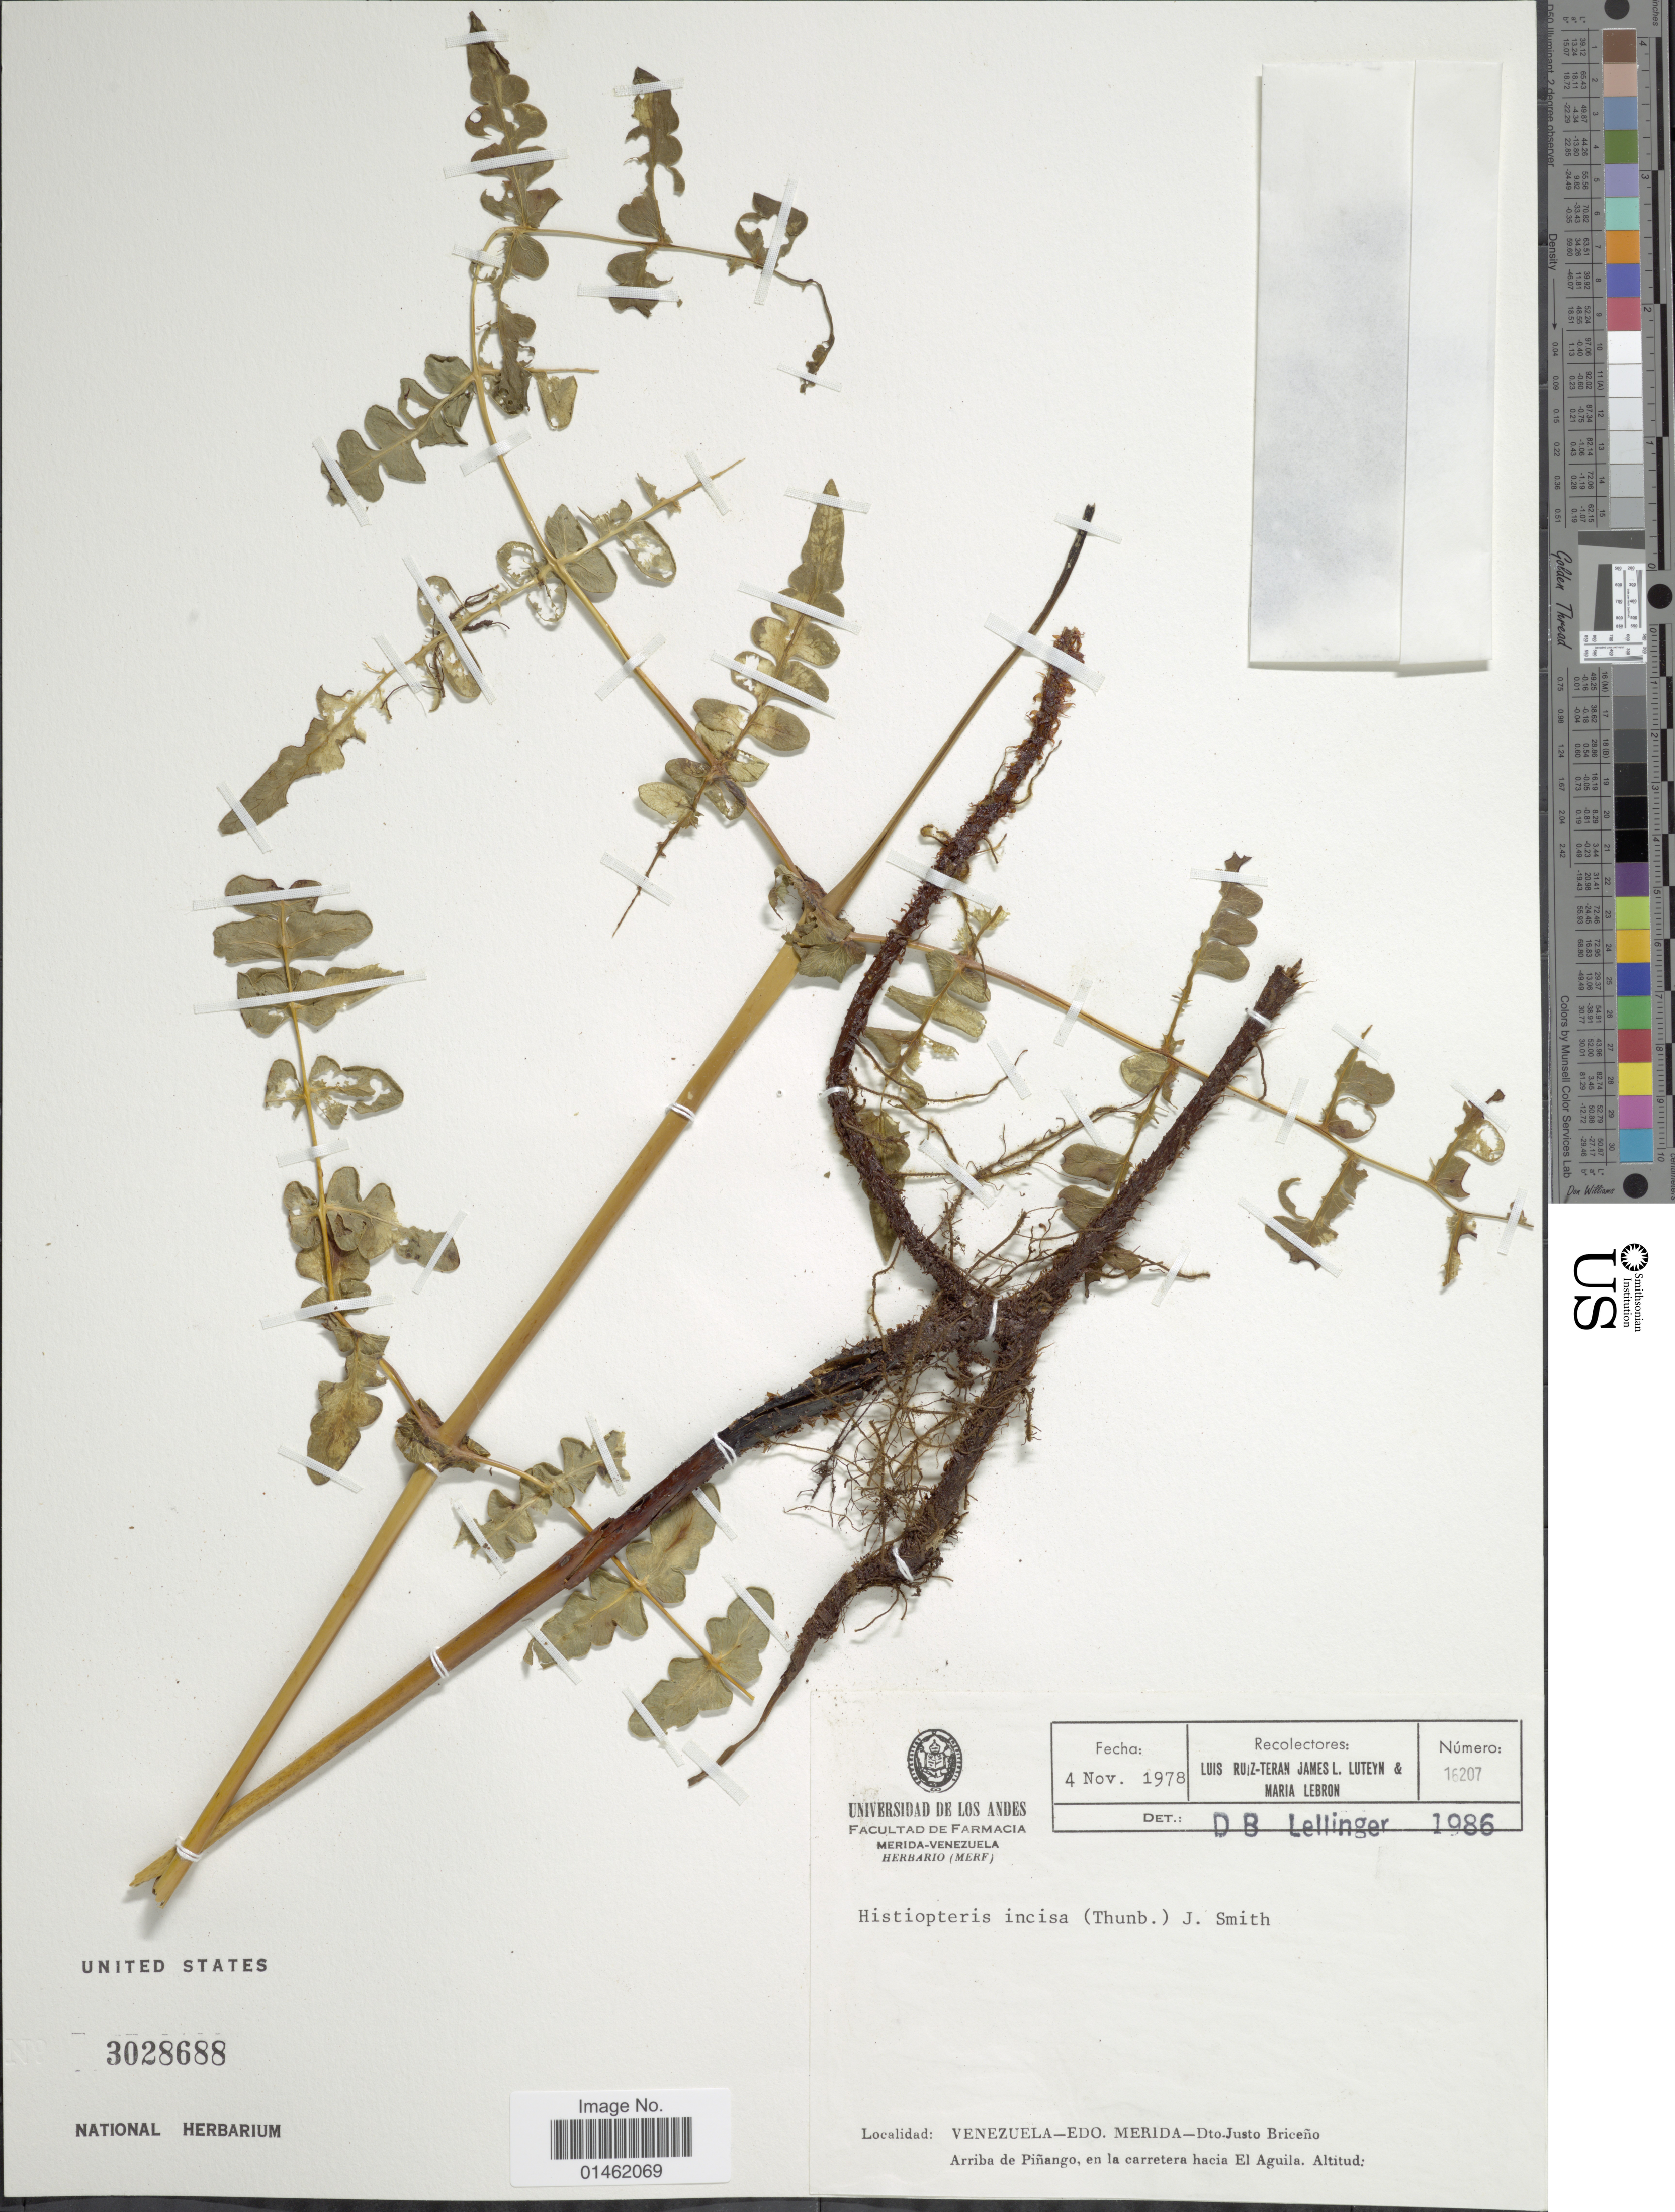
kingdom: Plantae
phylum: Tracheophyta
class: Polypodiopsida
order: Polypodiales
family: Dennstaedtiaceae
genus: Histiopteris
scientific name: Histiopteris incisa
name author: (Thunb.) J. Sm.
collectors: L. E. Ruíz-Terán, J. L. Luteyn & M. Lebron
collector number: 16207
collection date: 1978-11-04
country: Venezuela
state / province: Mérida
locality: Venezuela-Edo. Merida-Dto. Justo Briceno, arriba de Pinango, en la carretera hacia El Aguila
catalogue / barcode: US 3028688